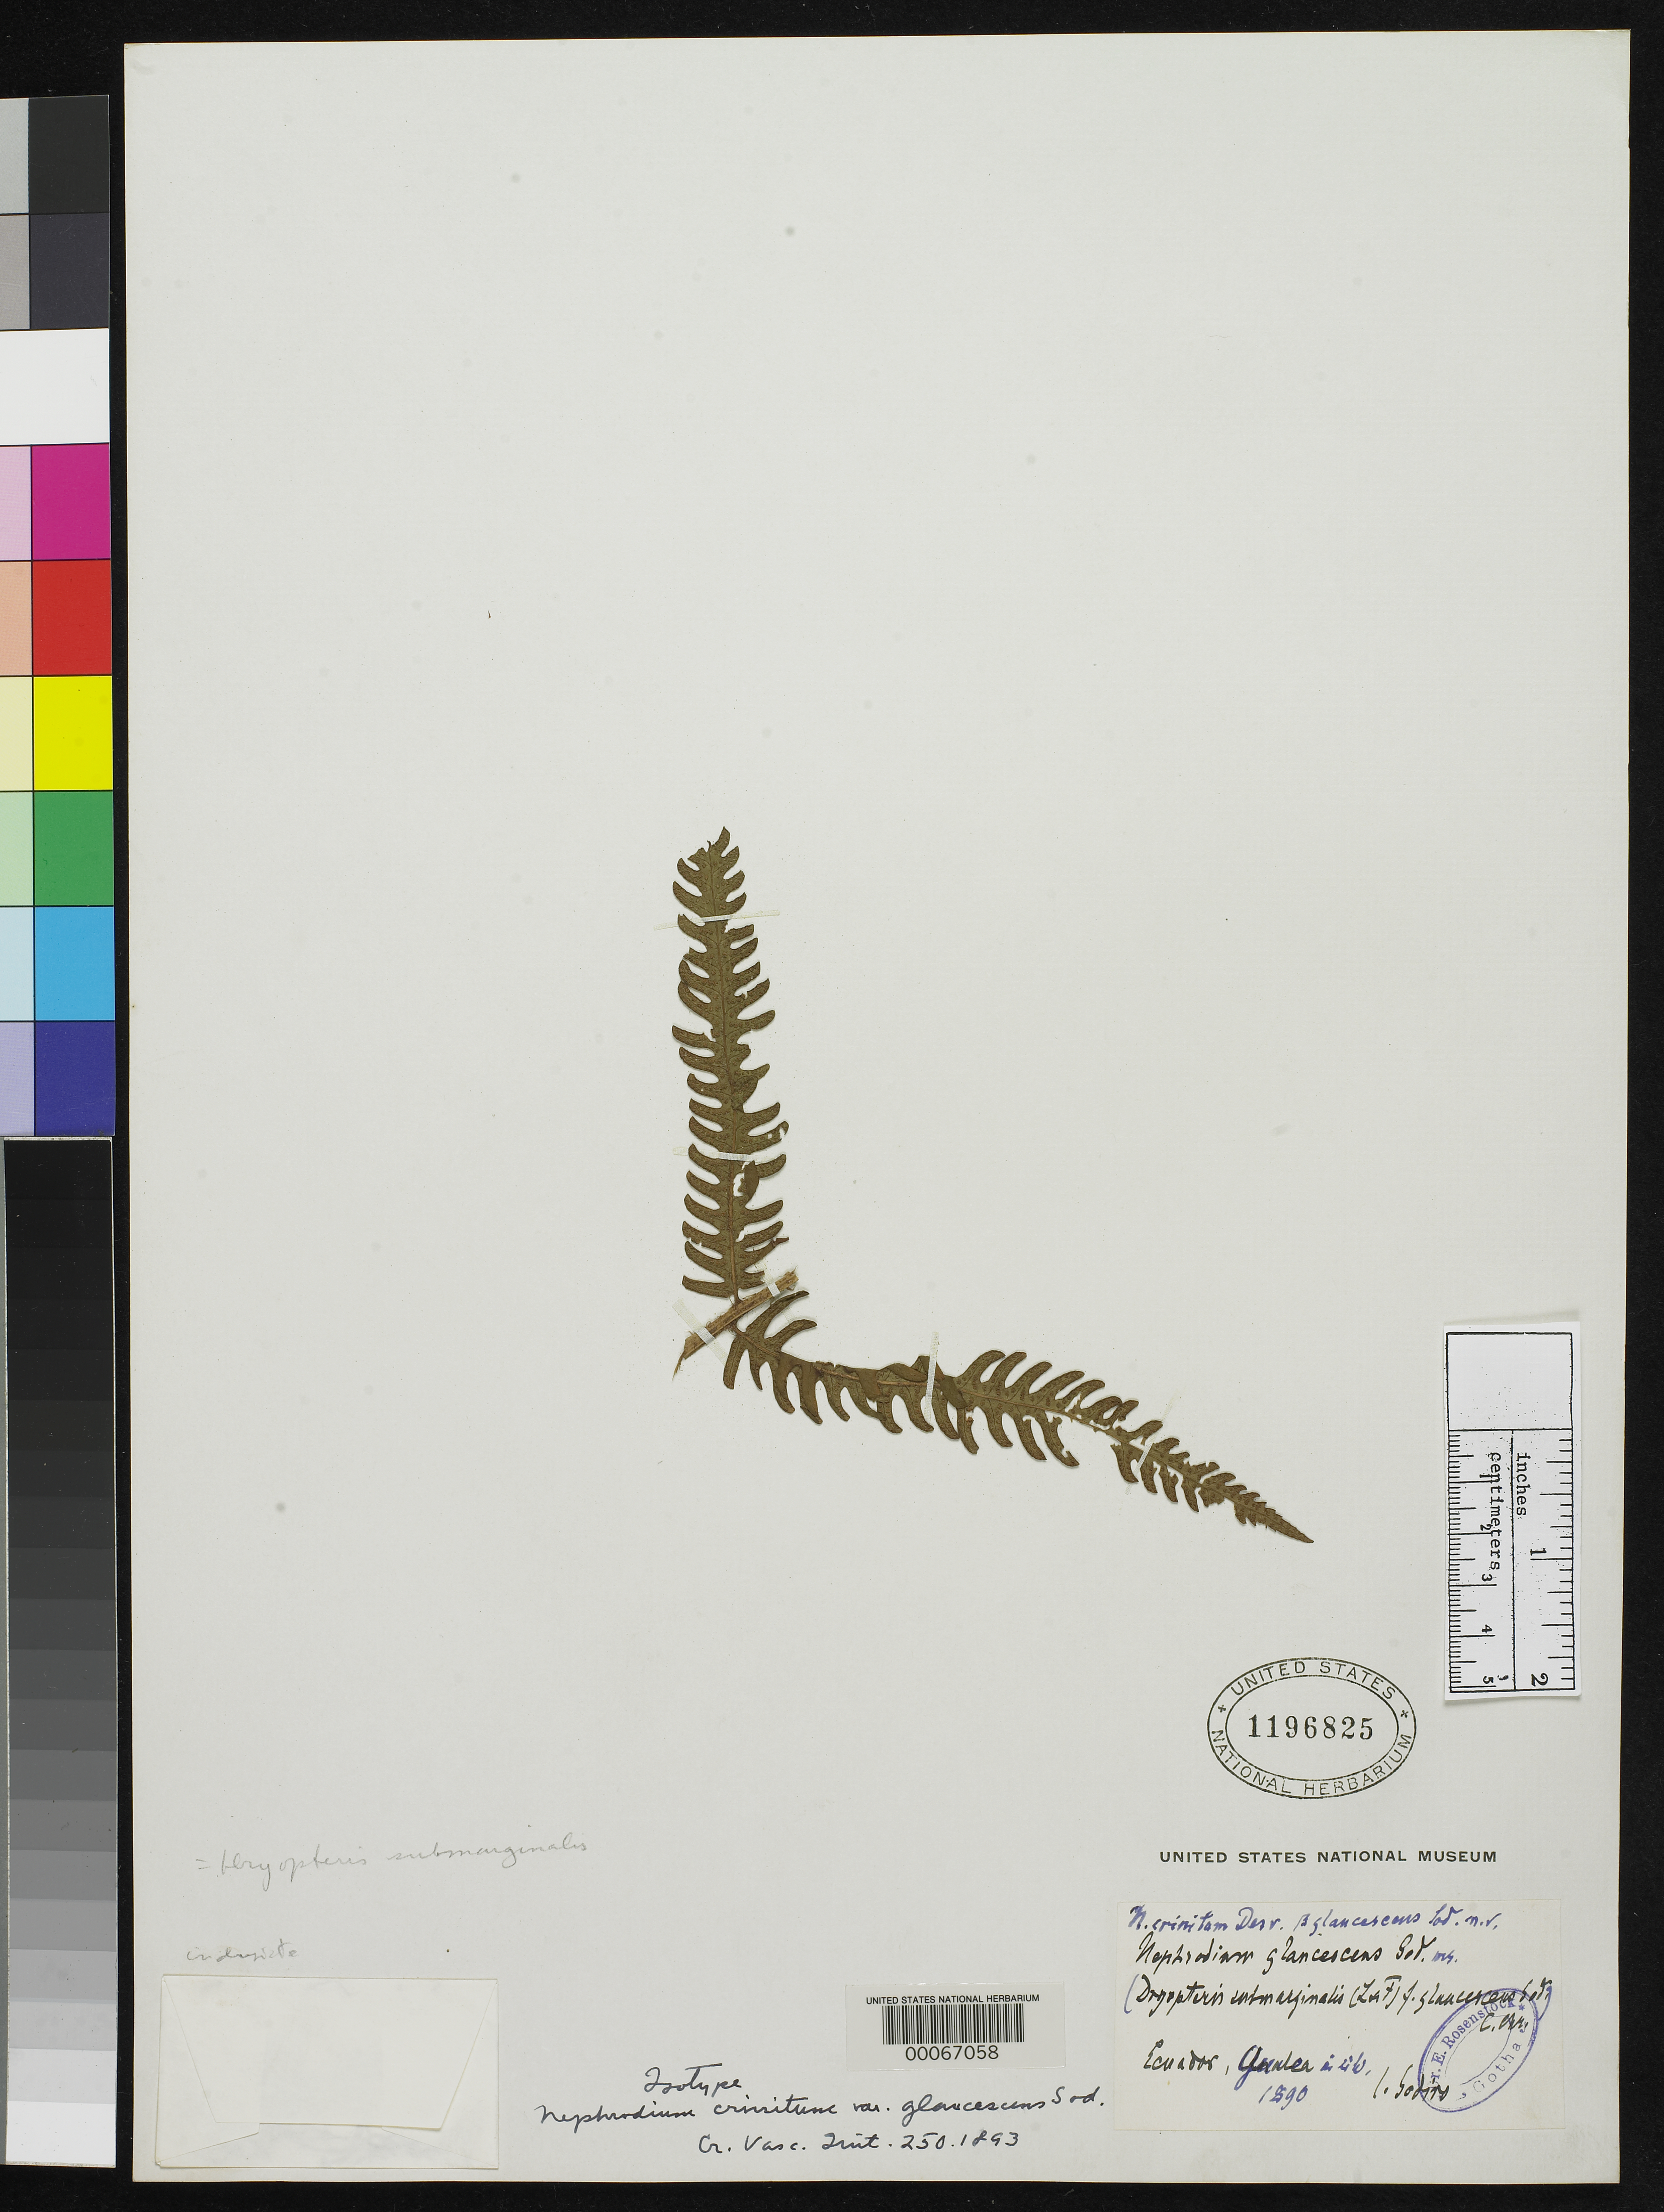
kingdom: Plantae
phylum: Tracheophyta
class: Polypodiopsida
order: Polypodiales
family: Dryopteridaceae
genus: Nephrodium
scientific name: Nephrodium crinitum var. glaucescens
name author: Sodiro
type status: Isotype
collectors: L. Sodiro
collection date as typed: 1890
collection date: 1890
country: Ecuador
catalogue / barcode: US 1196825